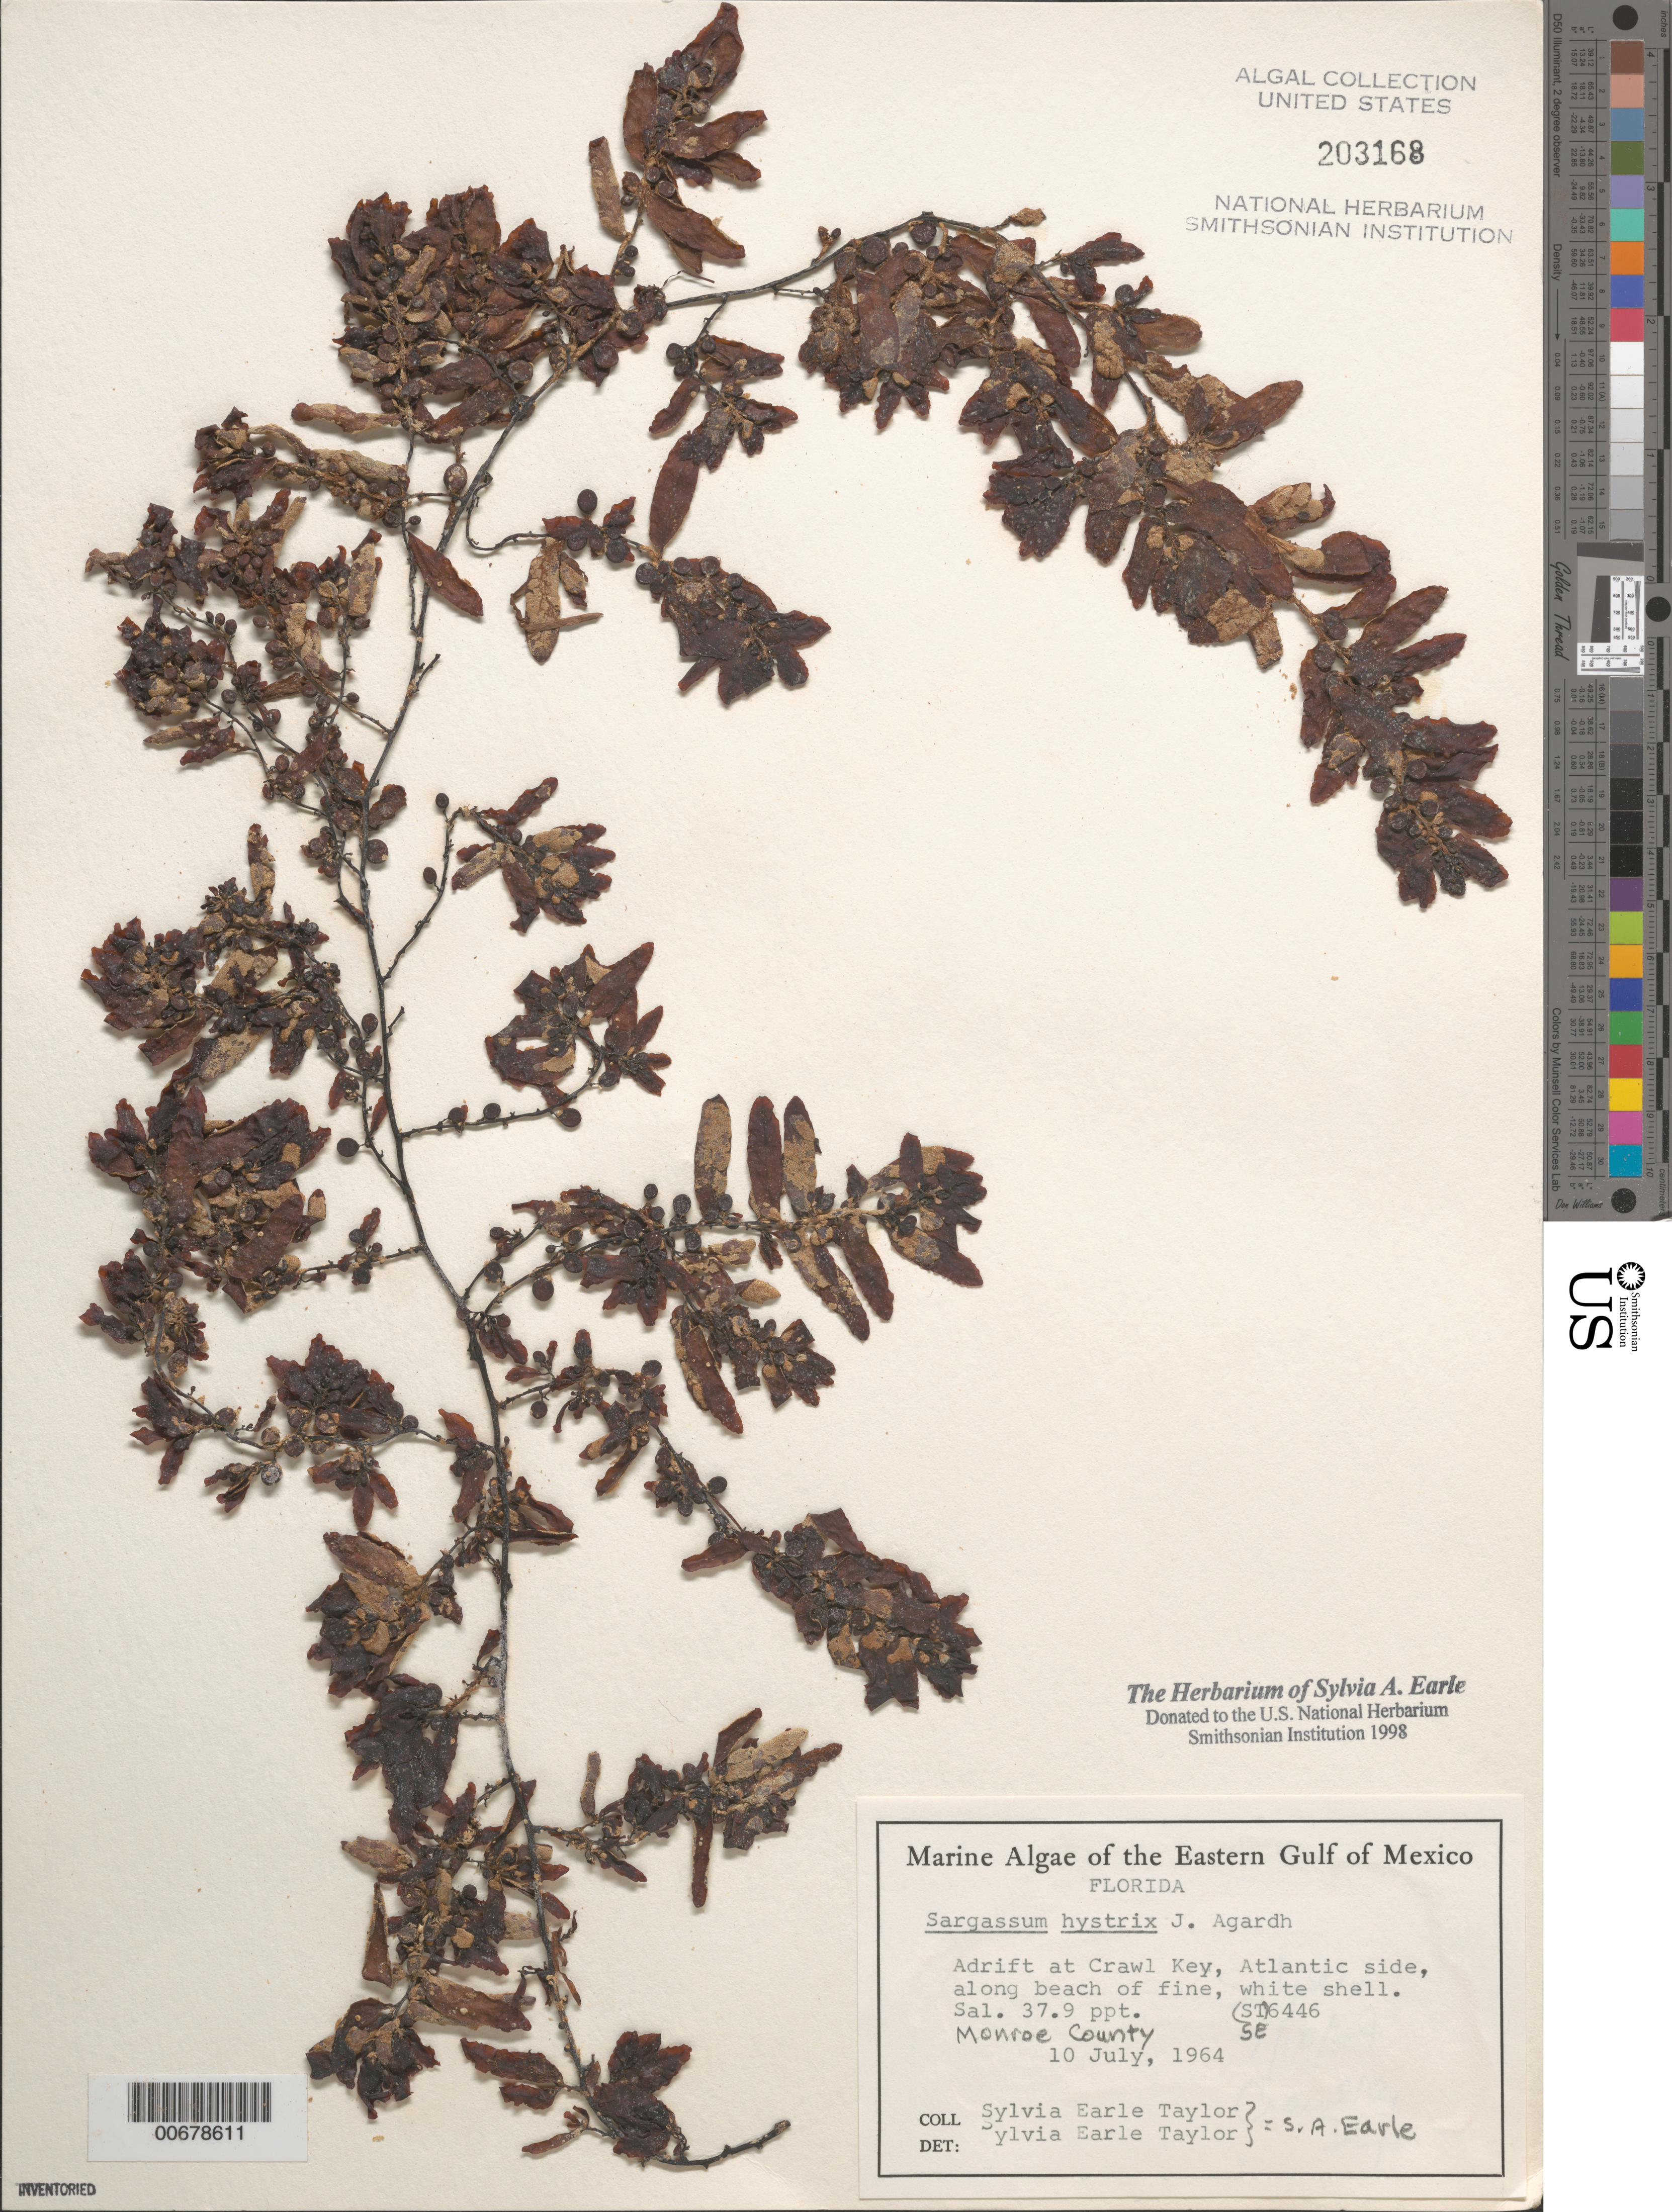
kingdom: Chromista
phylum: Ochrophyta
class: Phaeophyceae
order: Fucales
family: Sargassaceae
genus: Sargassum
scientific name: Sargassum hystrix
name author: J. Agardh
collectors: S. A. Earle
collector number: SE6446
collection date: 1964-07-10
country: United States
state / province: Florida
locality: The Eastern Gulf of Mexico. Adrift at Crawl Key, Atlantic side, along beach of fine, white shell. Monroe County.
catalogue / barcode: US 203168